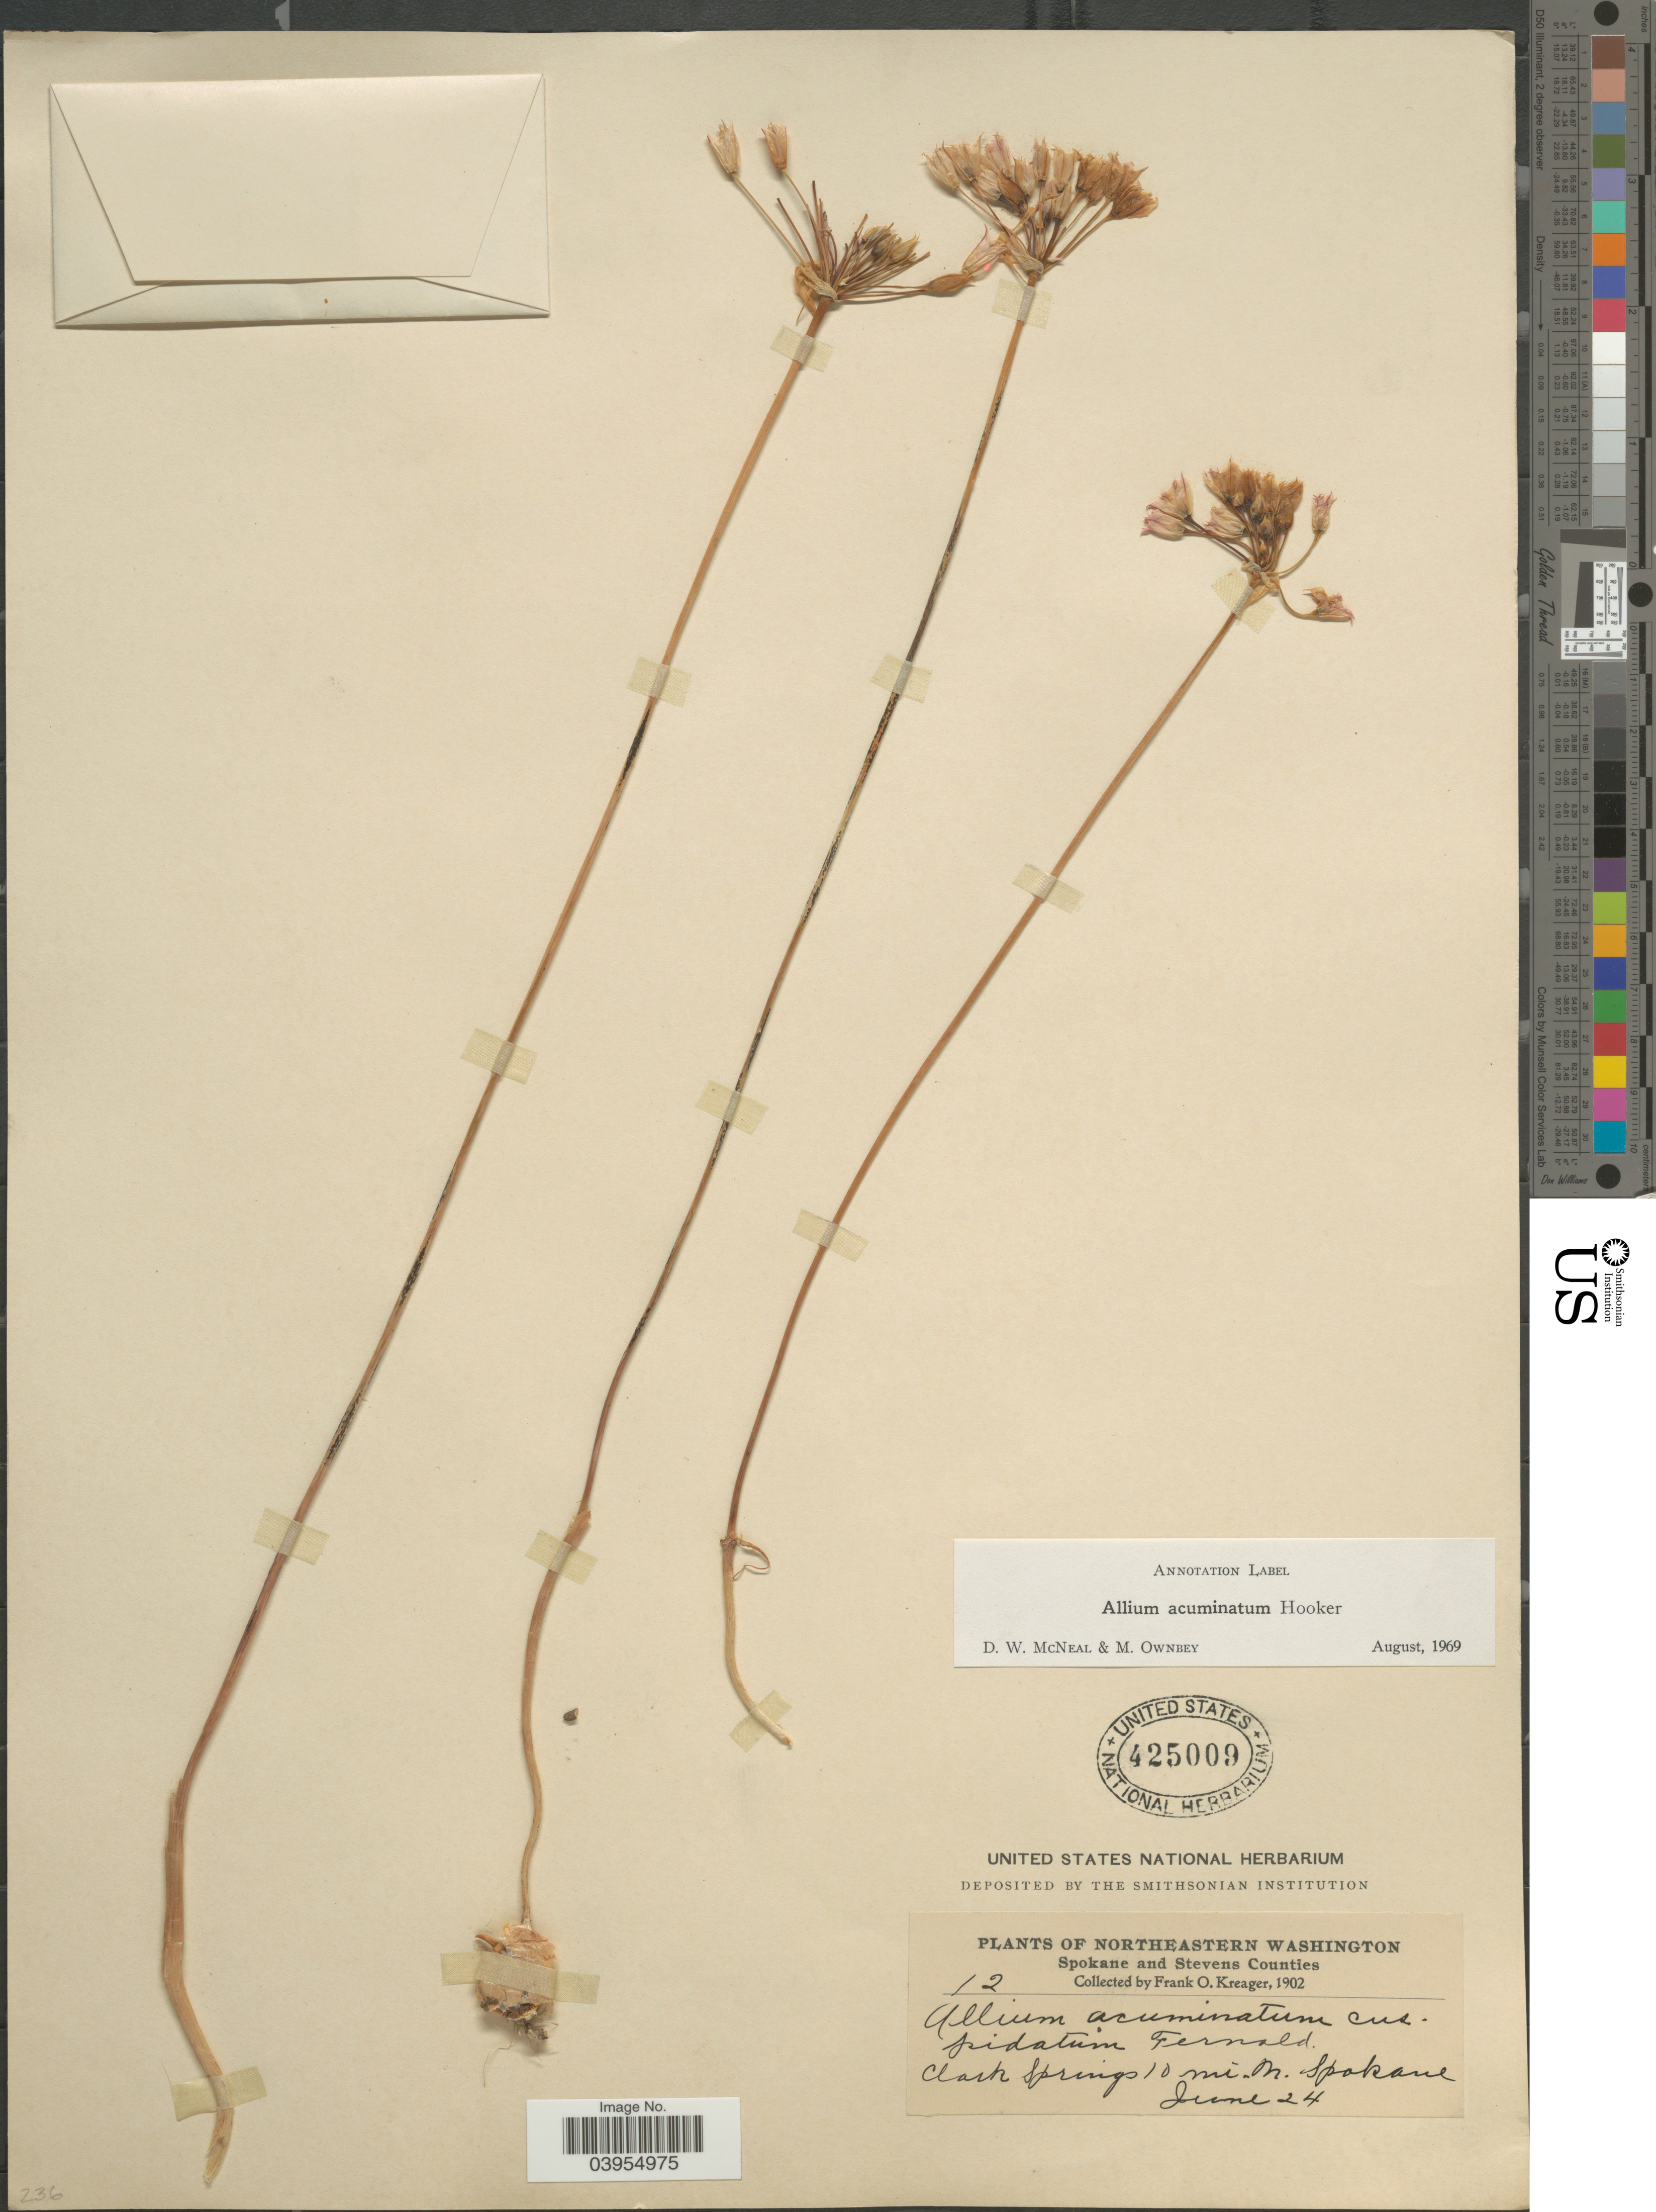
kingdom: Plantae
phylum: Tracheophyta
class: Liliopsida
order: Asparagales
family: Amaryllidaceae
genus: Allium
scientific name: Allium acuminatum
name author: Hook.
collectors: F. Kreager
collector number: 12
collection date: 1902-06-24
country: United States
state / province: Washington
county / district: Spokane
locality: Northeastern Washington. Spokane County. Clark Springs 10 mi. N. Spokane.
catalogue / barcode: US 425009